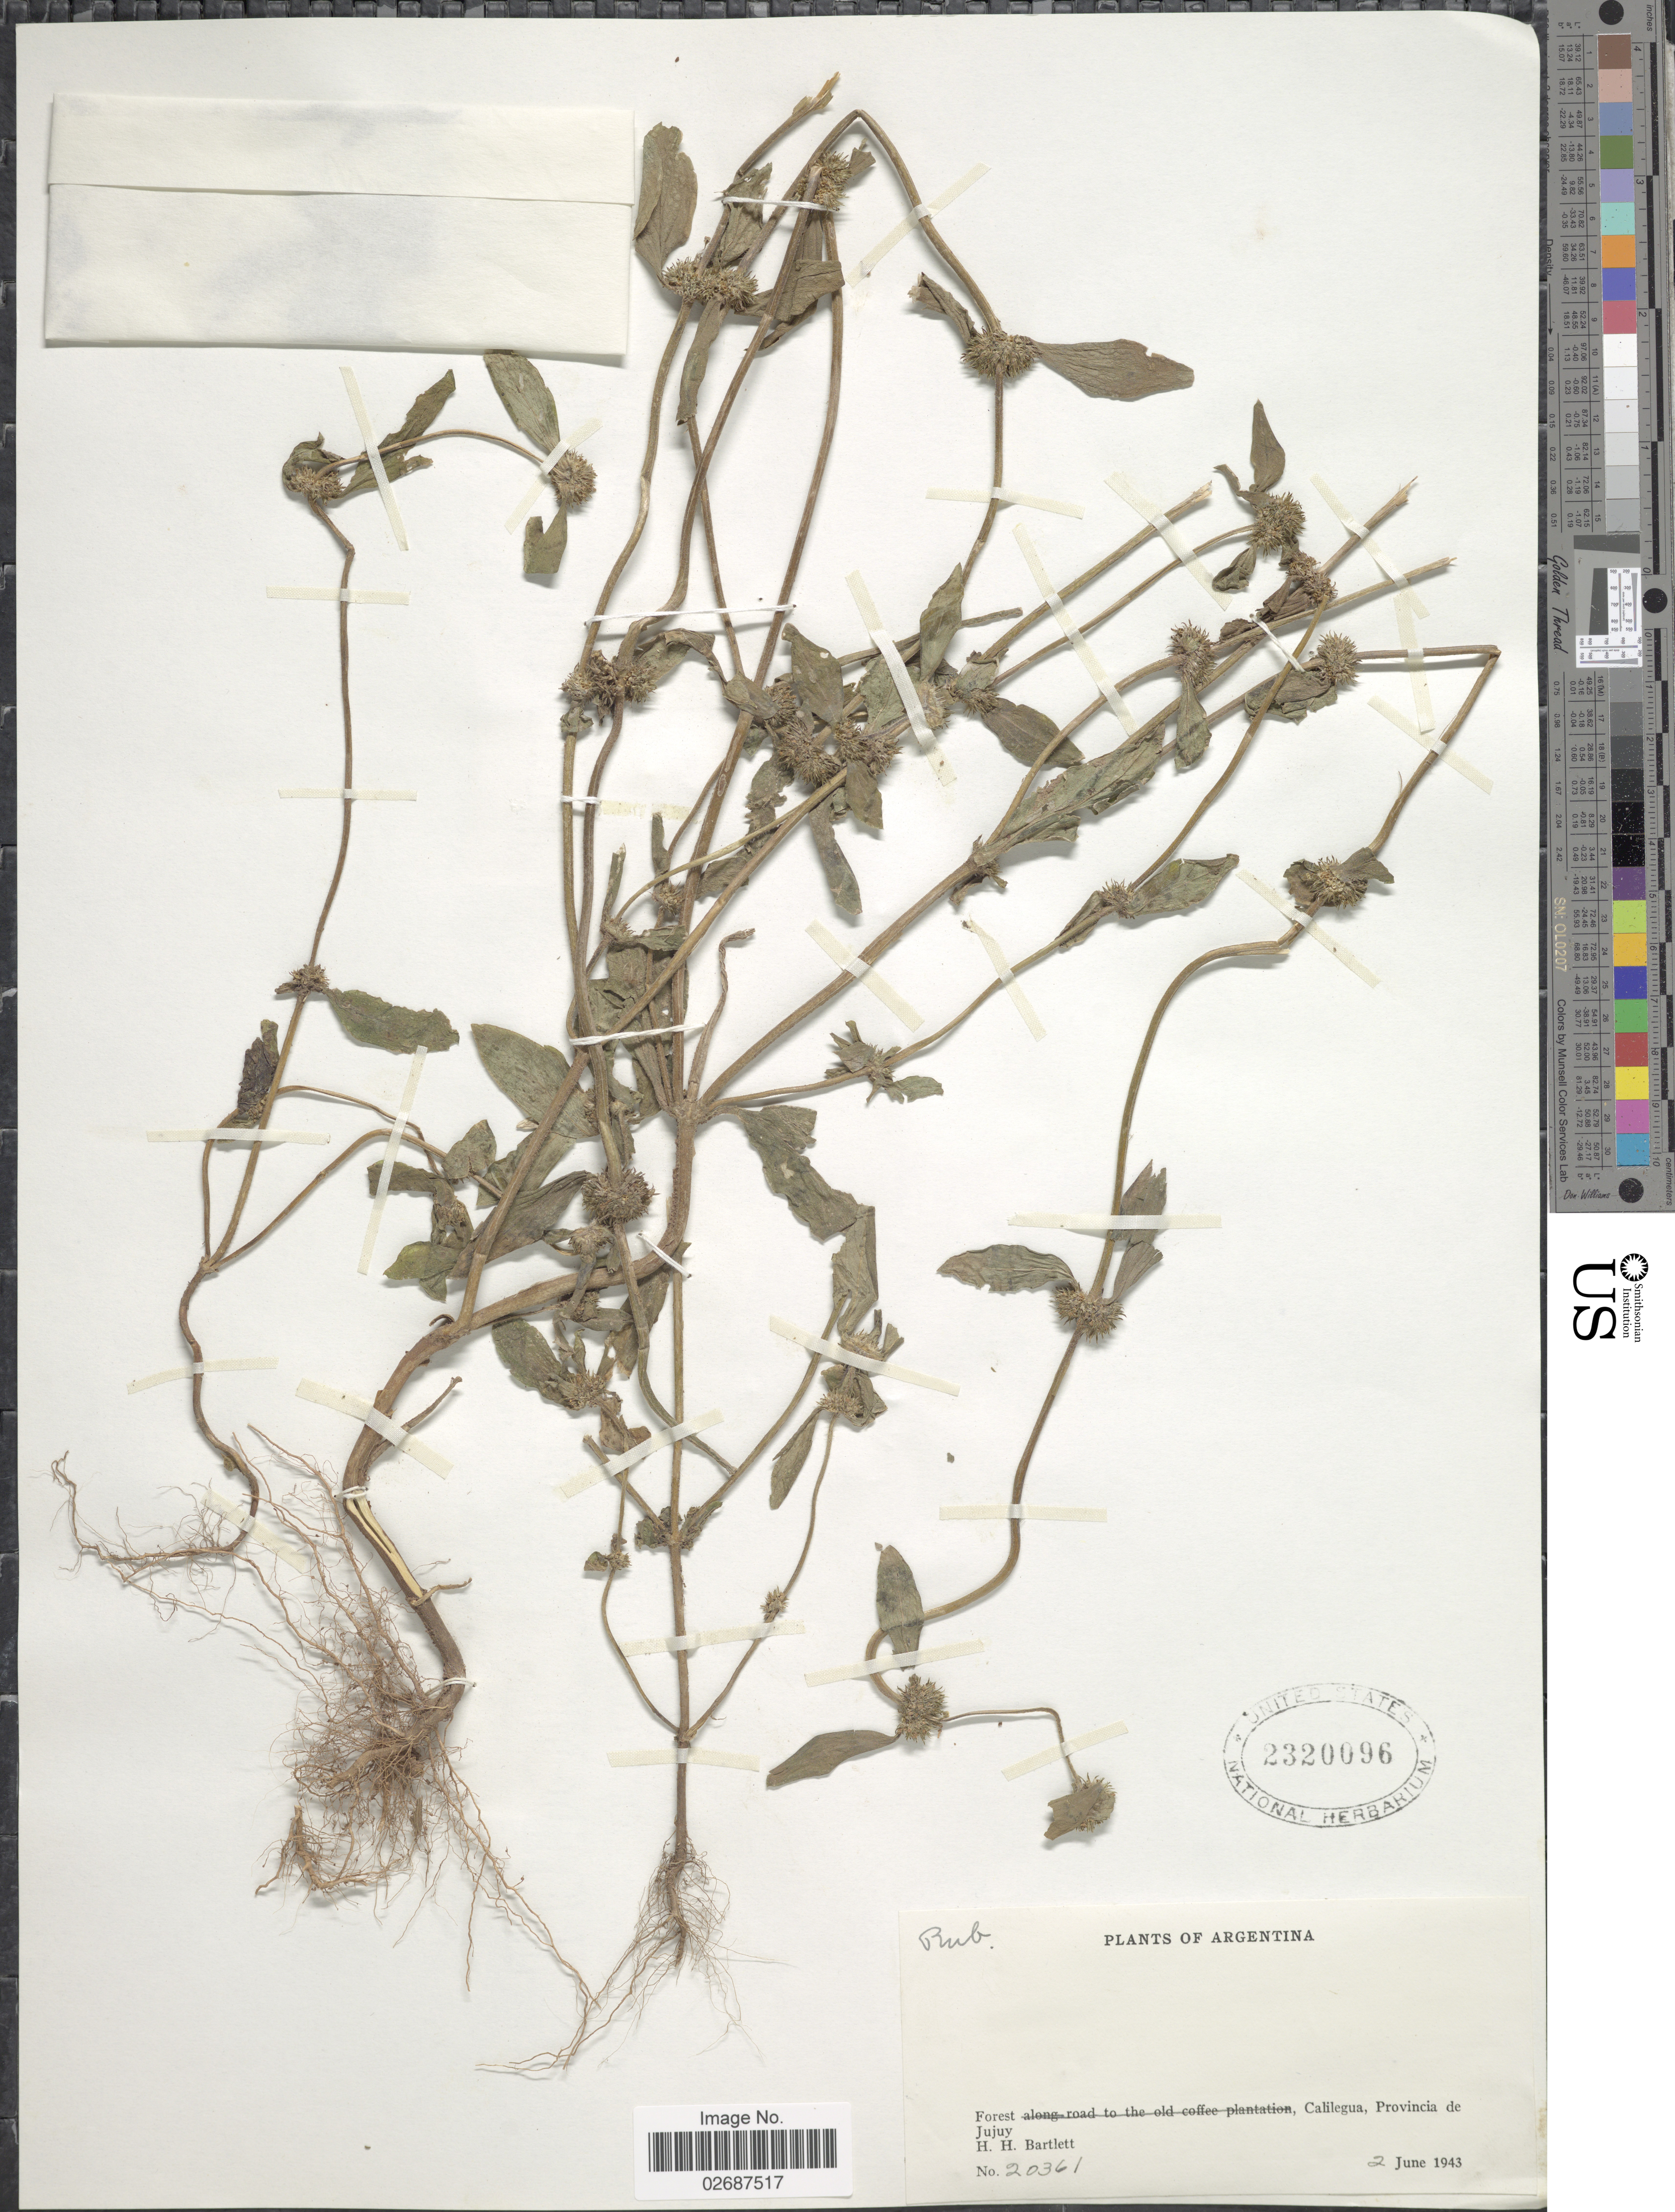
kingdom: Plantae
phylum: Tracheophyta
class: Magnoliopsida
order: Gentianales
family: Rubiaceae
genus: Mitracarpus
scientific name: Mitracarpus sp.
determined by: Florentin, Mariela Nunez, (CTES), Instituto de Botanica del Nordeste (ARGENTINA)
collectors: H. H. Bartlett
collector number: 20361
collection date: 1943-06-02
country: Argentina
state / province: Jujuy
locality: Forest, Calilegua.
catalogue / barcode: US 2320096